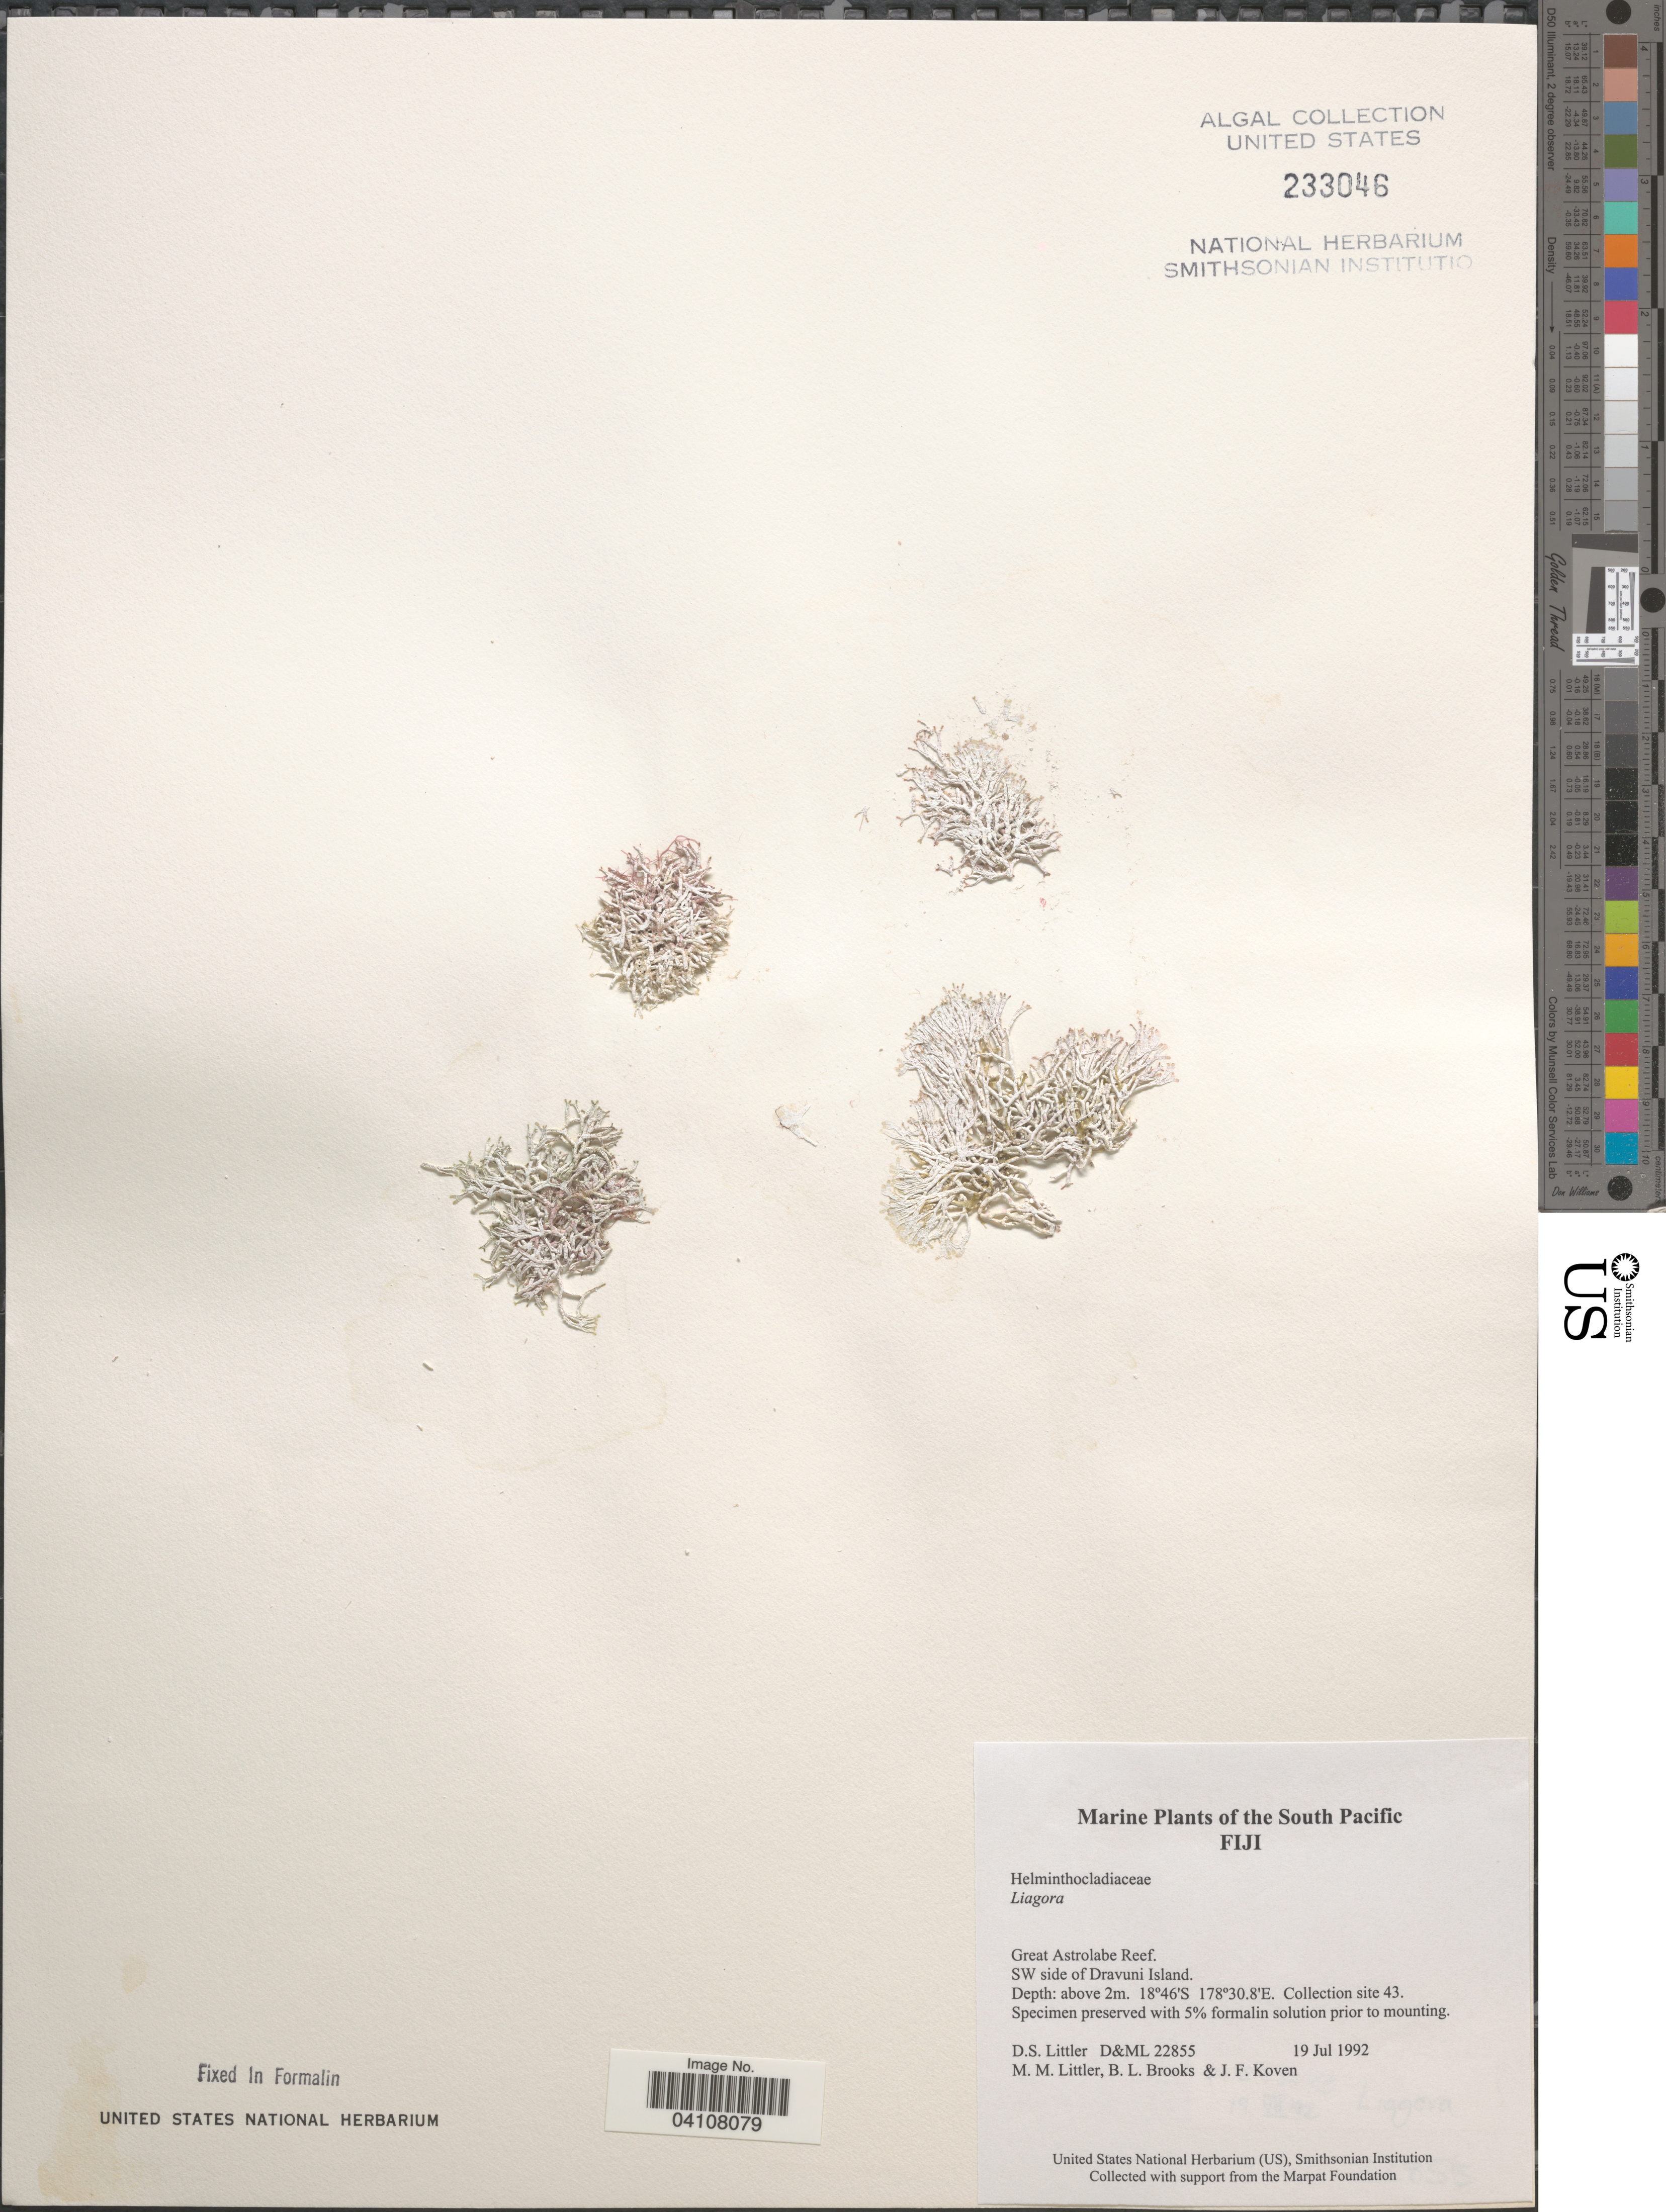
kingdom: Plantae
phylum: Rhodophyta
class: Florideophyceae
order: Nemaliales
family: Liagoraceae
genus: Liagora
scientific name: Liagora sp.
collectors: D. S. Littler, B. Brooks & J. Koven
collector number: D&ML22855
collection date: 1992-07-19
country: Fiji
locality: The South Pacific. Great Astrolabe Reef. SW side of Dravuni Island. Collection site 43.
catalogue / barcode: US 233046